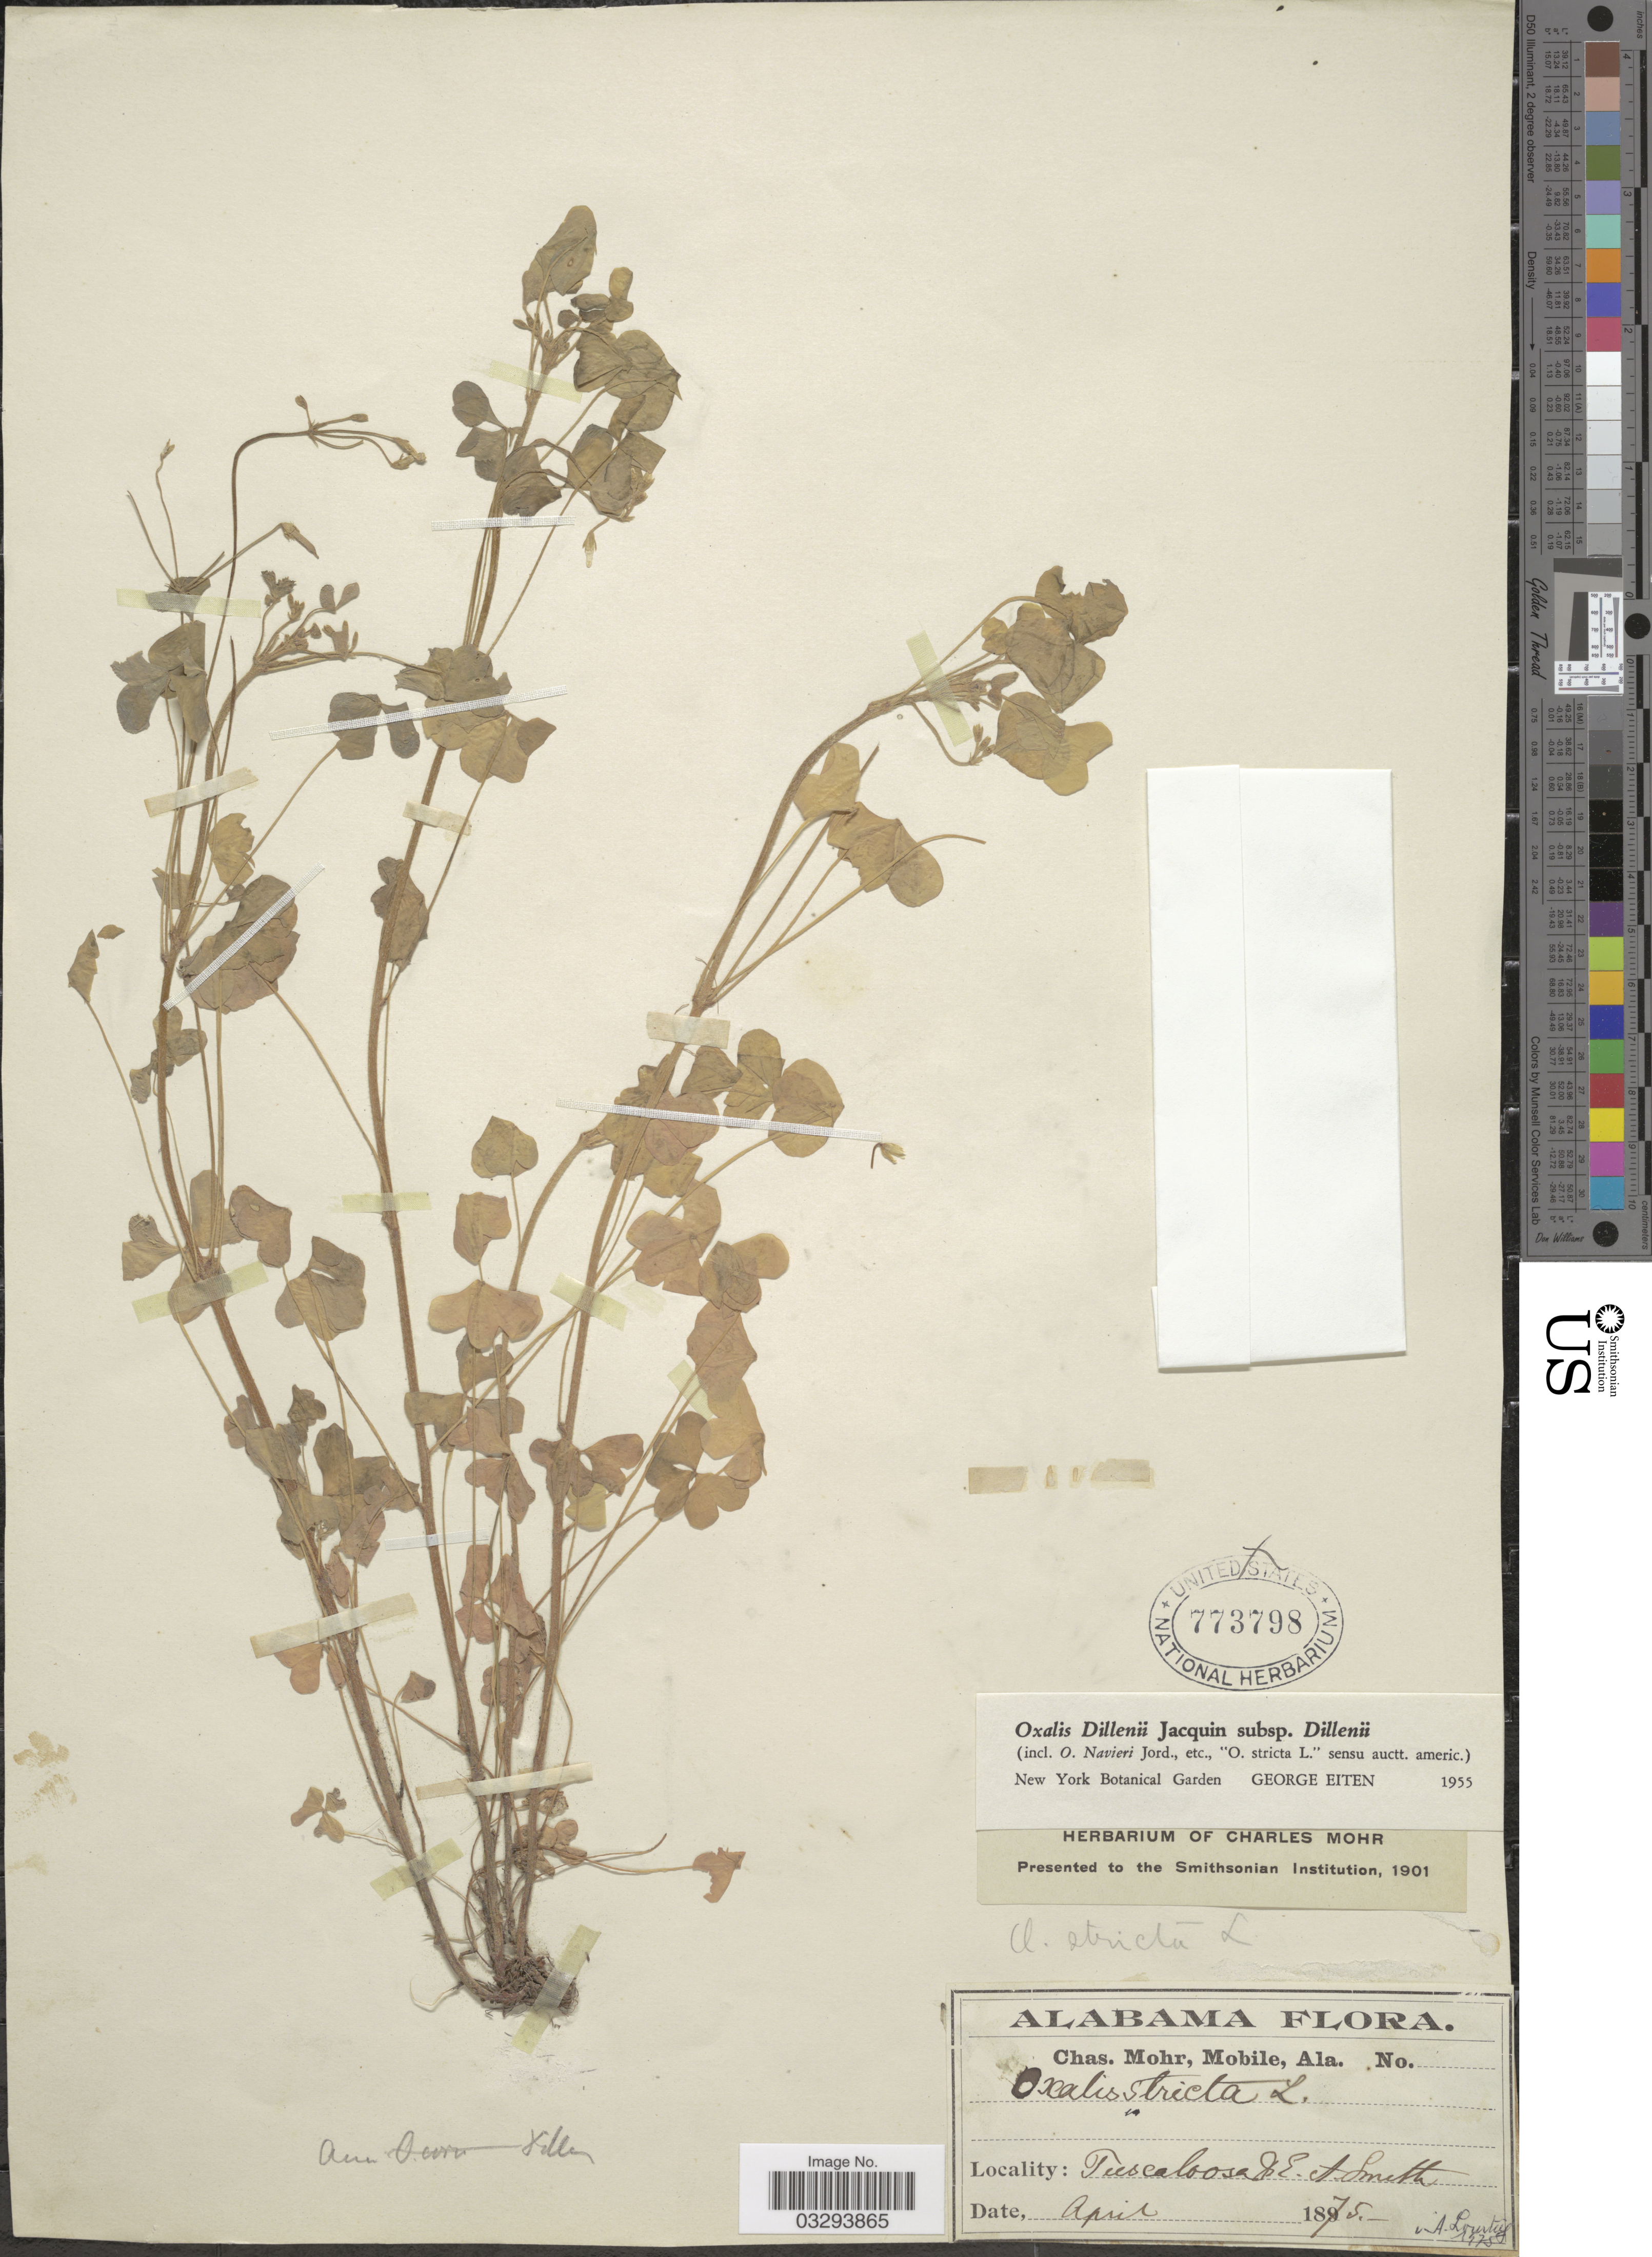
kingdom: Plantae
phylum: Tracheophyta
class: Magnoliopsida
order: Oxalidales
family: Oxalidaceae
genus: Oxalis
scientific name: Oxalis stricta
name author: L.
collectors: E. A. Smith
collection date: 1875-04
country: United States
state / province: Alabama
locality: Tuscaloosa.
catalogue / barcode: US 773798